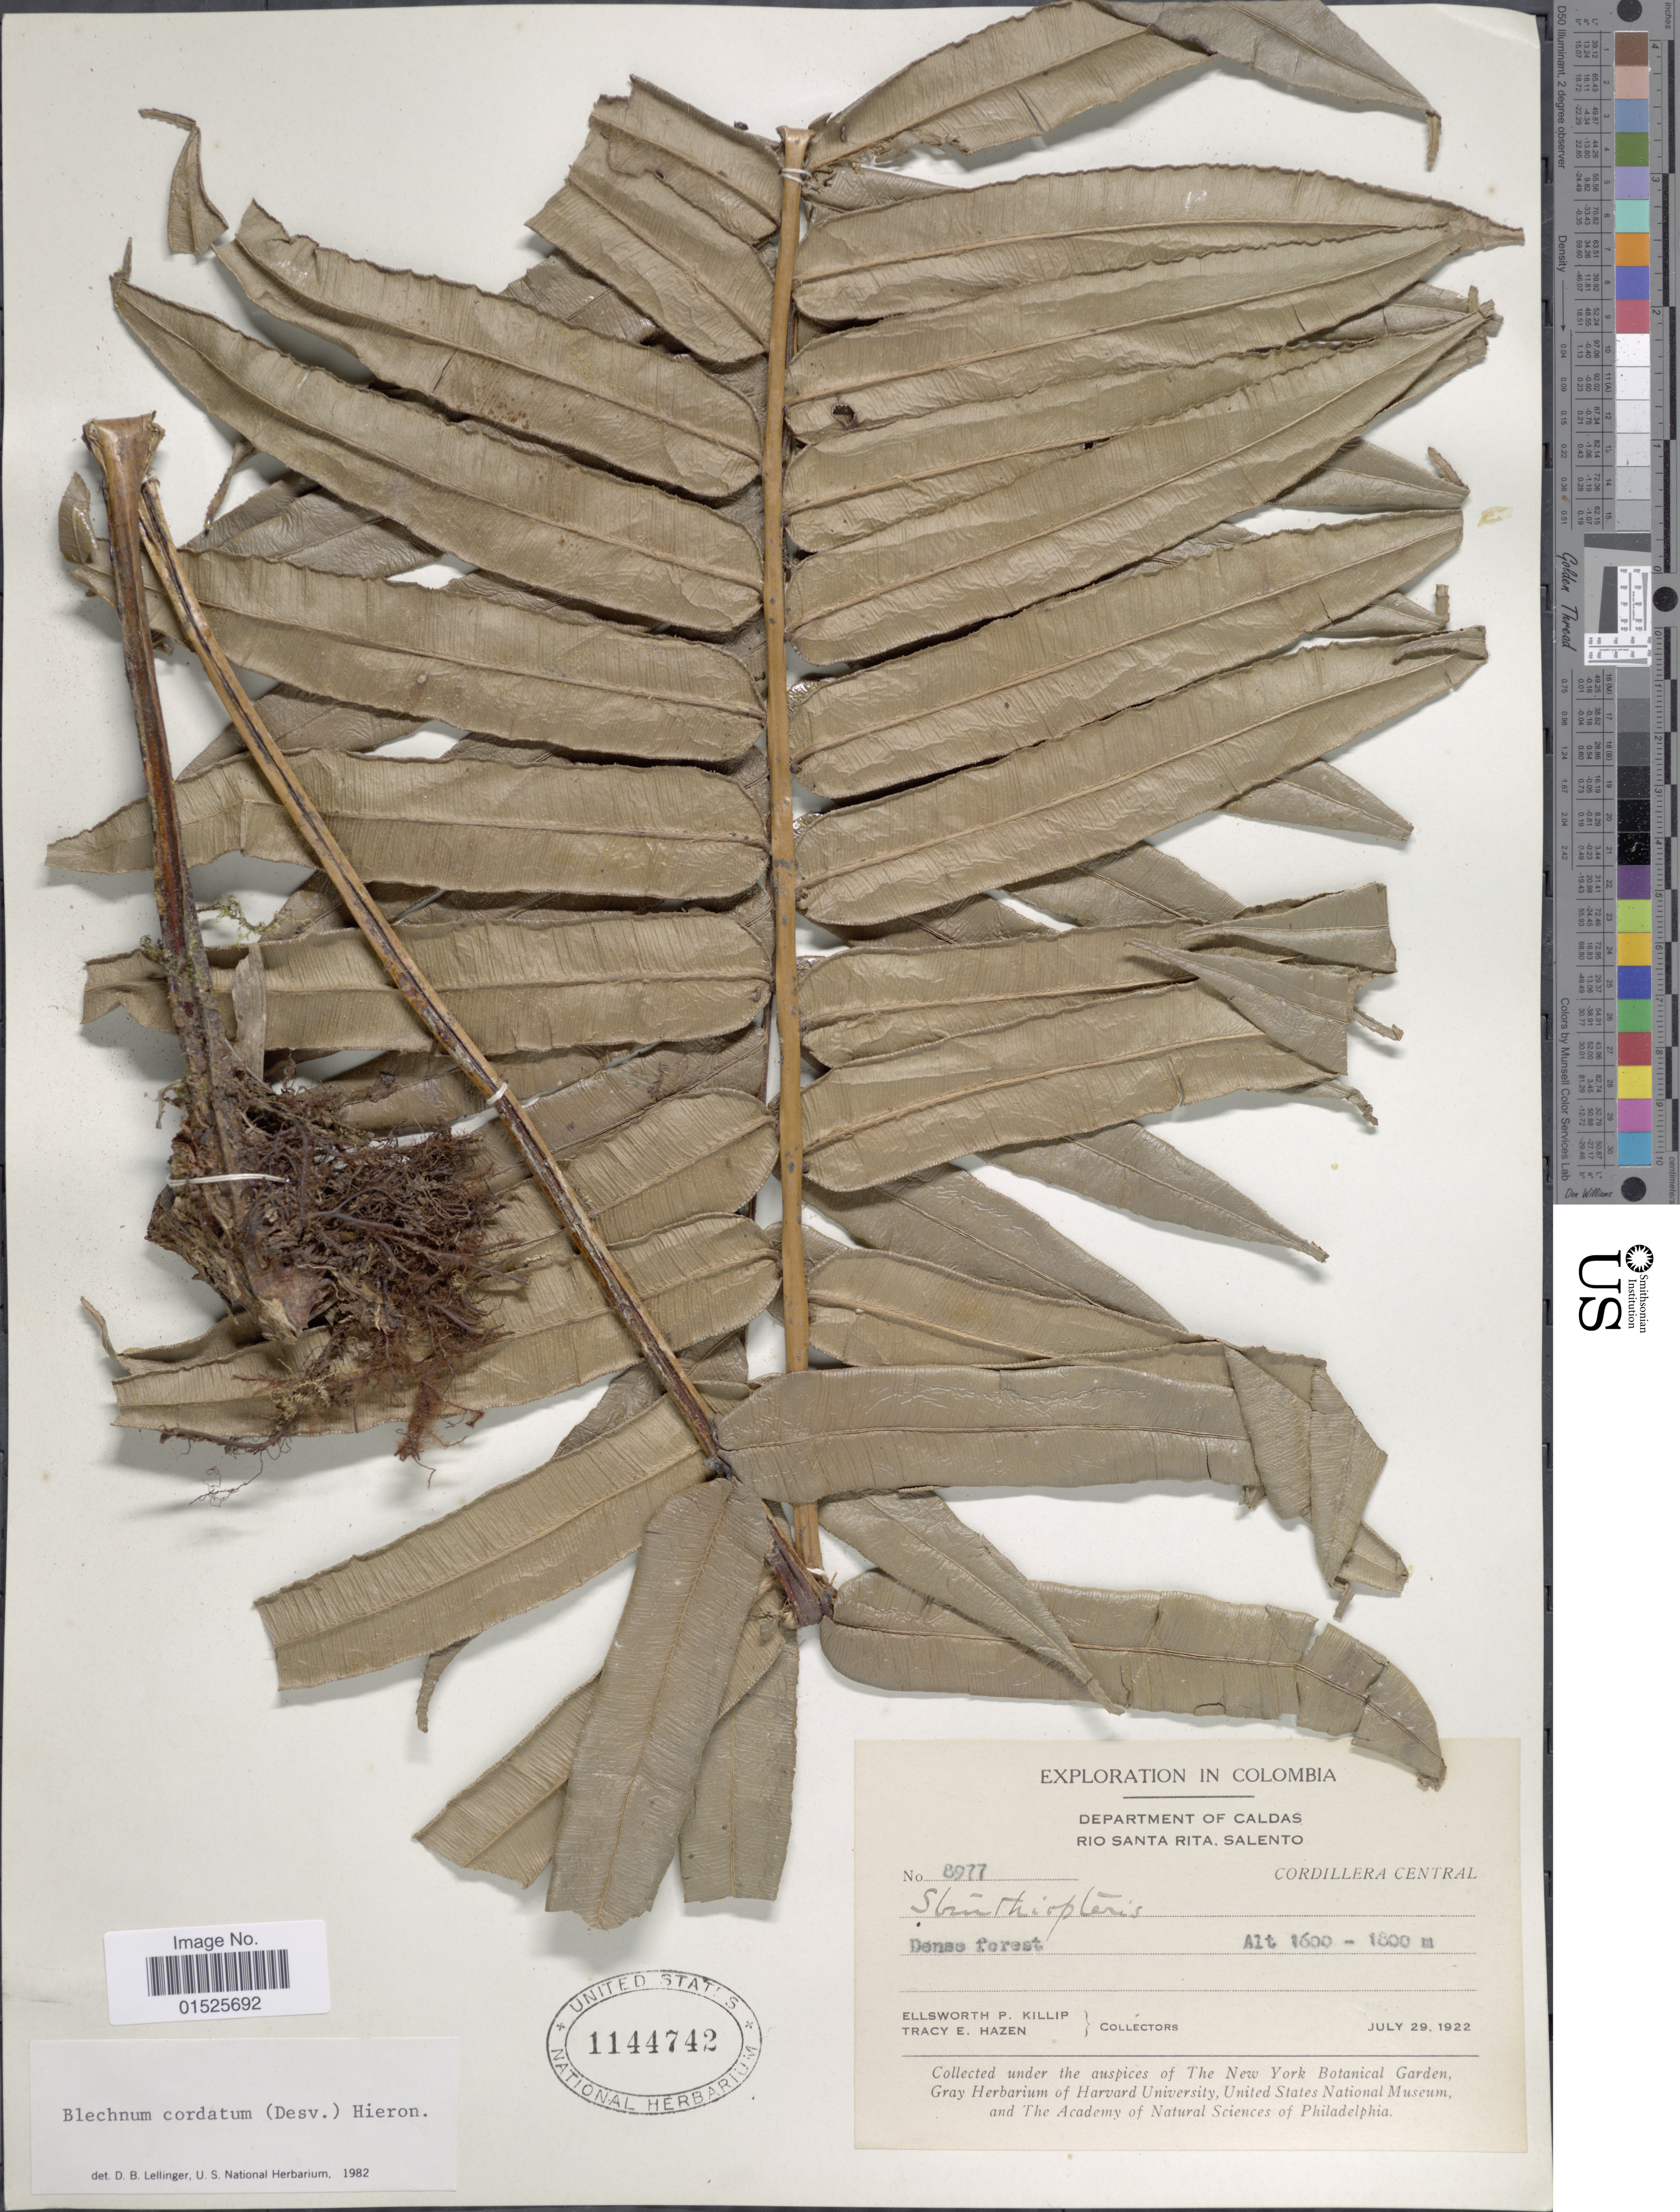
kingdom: Plantae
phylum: Tracheophyta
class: Polypodiopsida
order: Polypodiales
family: Blechnaceae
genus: Blechnum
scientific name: Blechnum cordatum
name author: (Desv.) Hieron.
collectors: E. P. Killip & T. E. Hazen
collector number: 8977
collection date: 1922-07-29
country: Colombia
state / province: Caldas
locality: Rio Santa Rita, Salento. Cordillera Central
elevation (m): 1600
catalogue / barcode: US 1144742